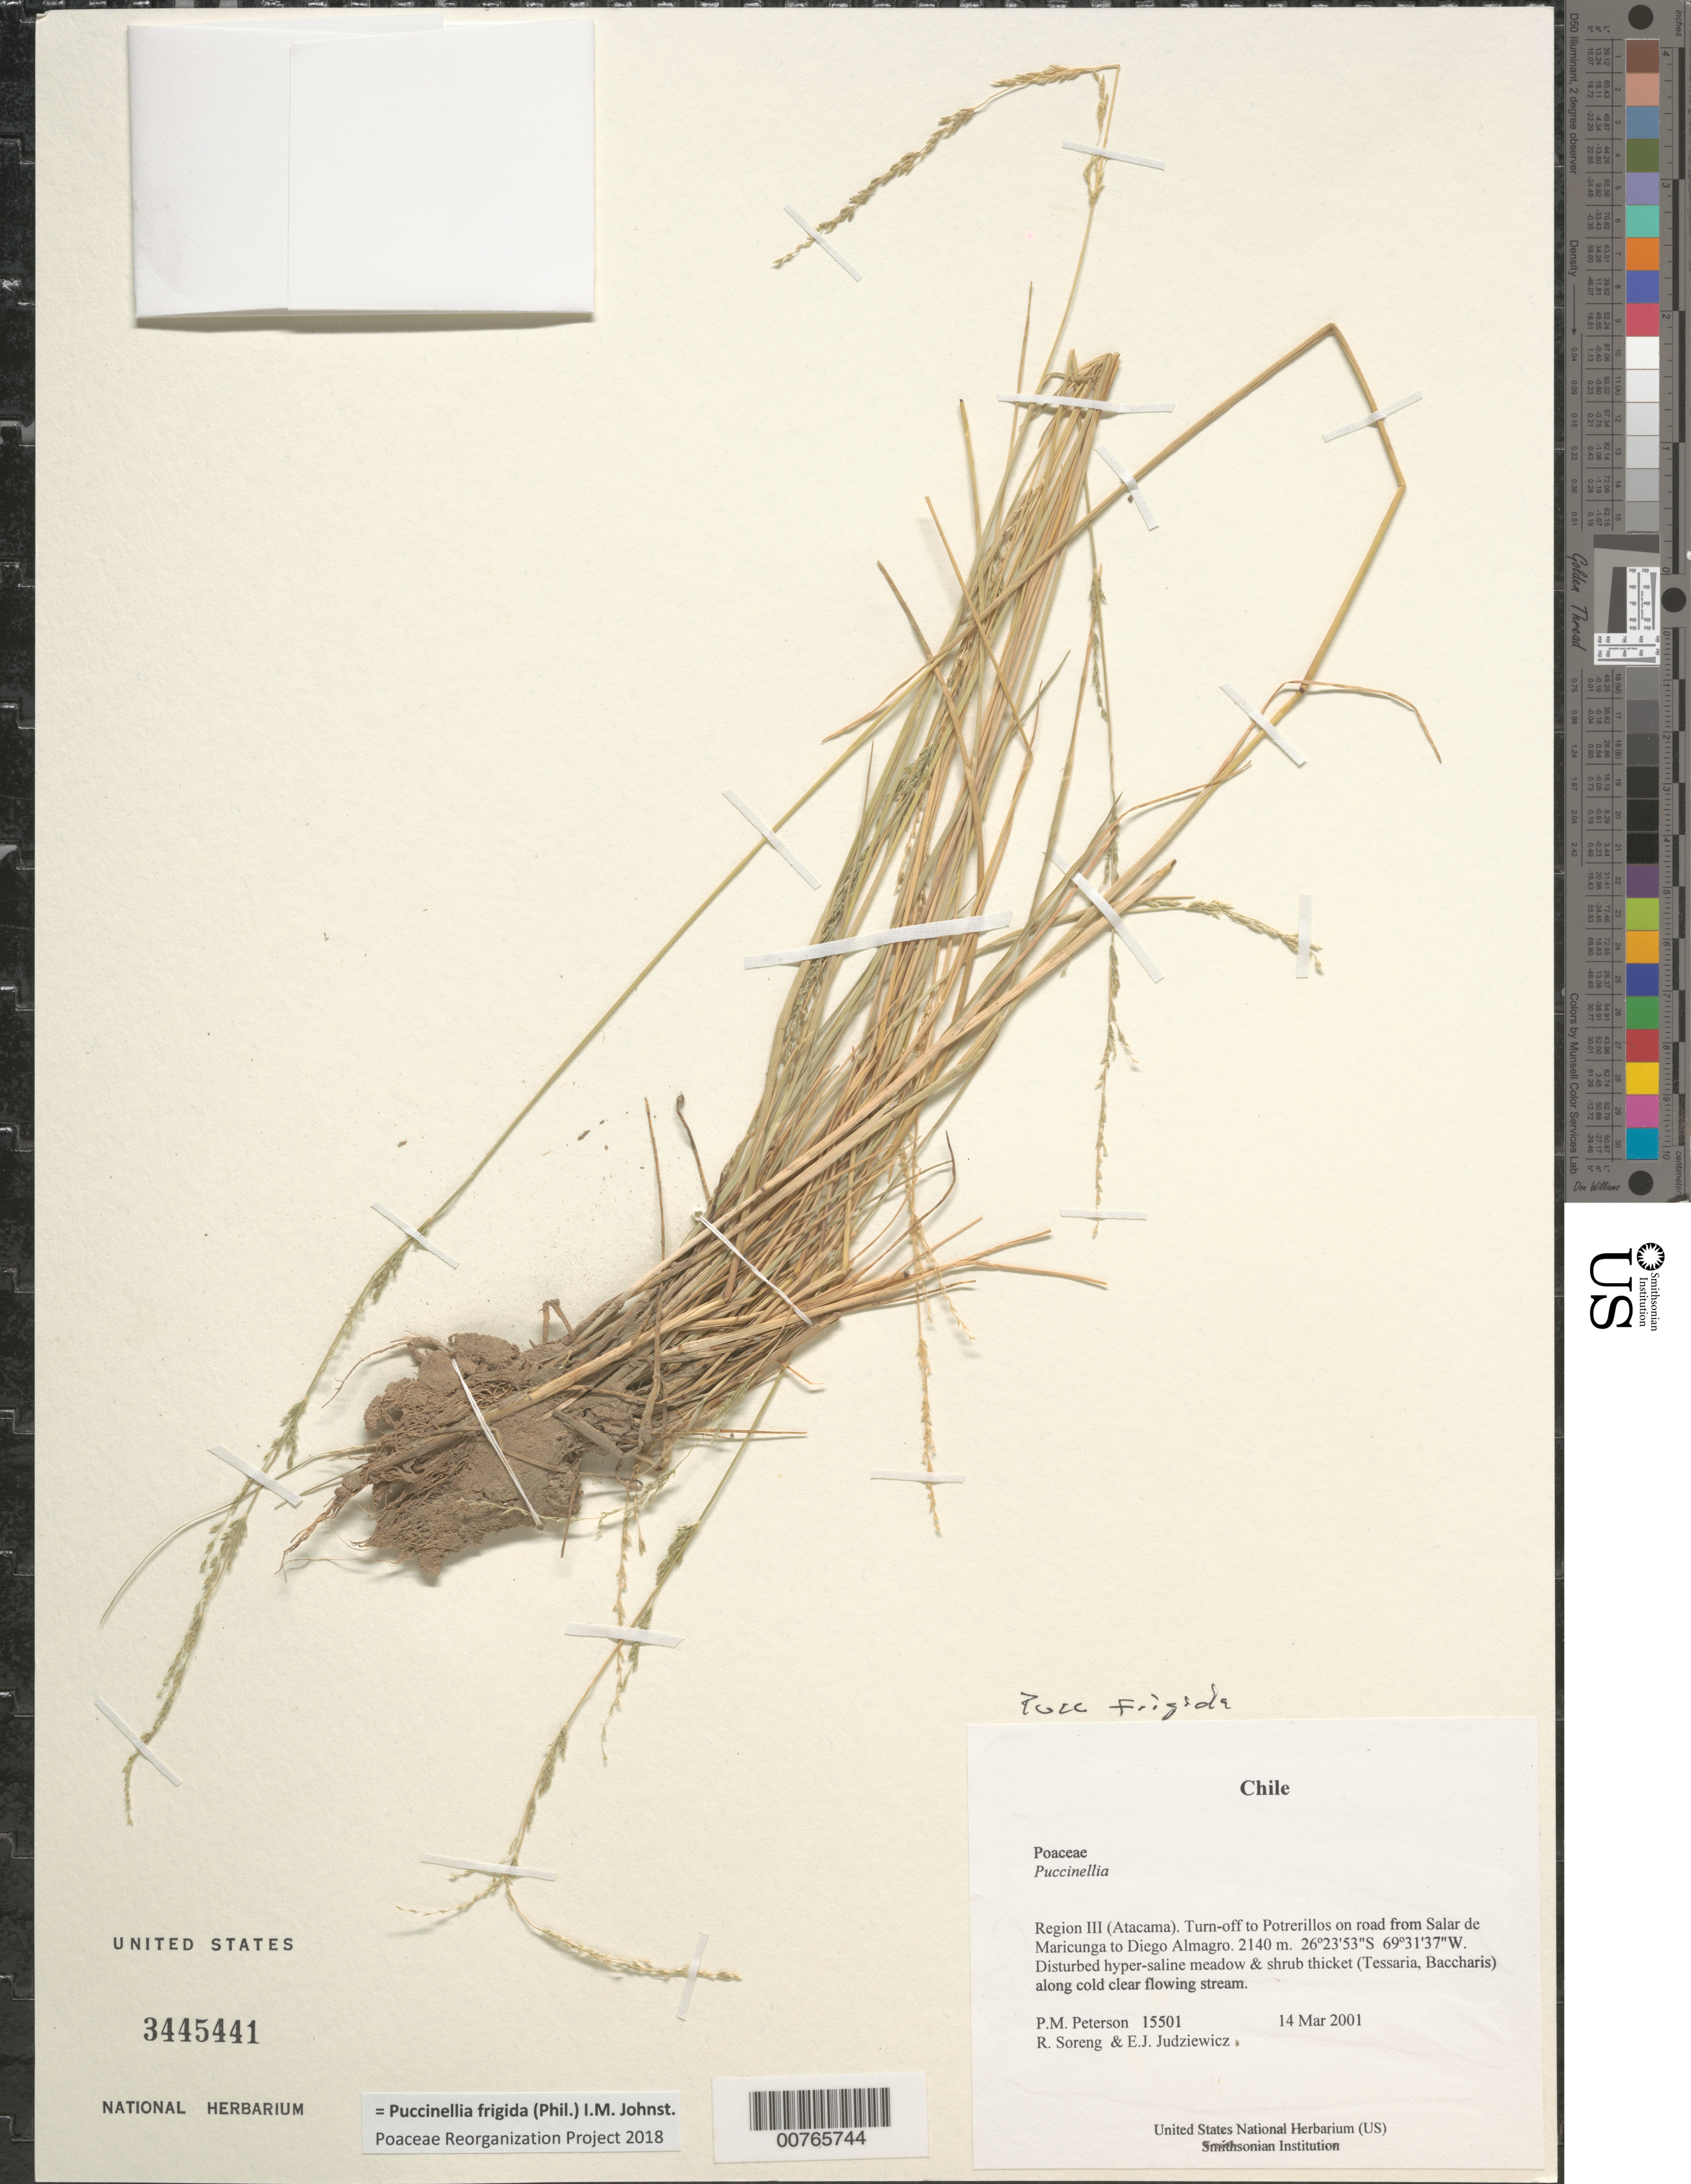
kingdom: Plantae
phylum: Tracheophyta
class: Liliopsida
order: Poales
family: Poaceae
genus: Puccinellia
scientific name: Puccinellia frigida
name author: (Phil.) I.M. Johnst.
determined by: Poaceae Reorganization Project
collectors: P. M. Peterson, R. J. Soreng & E. J. Judziewicz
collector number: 15501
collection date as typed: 14 Mar 2001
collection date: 2001-03-14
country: Chile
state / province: Atacama (III)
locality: Turn-off to Potrerillos on road from Salar de Maricunga to Diego Almagro.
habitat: Disturbed hyper-saline meadow & shrub thicket (Tessaria, Baccharis) along cold clear flowing stream.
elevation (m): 2140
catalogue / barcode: US 3445441